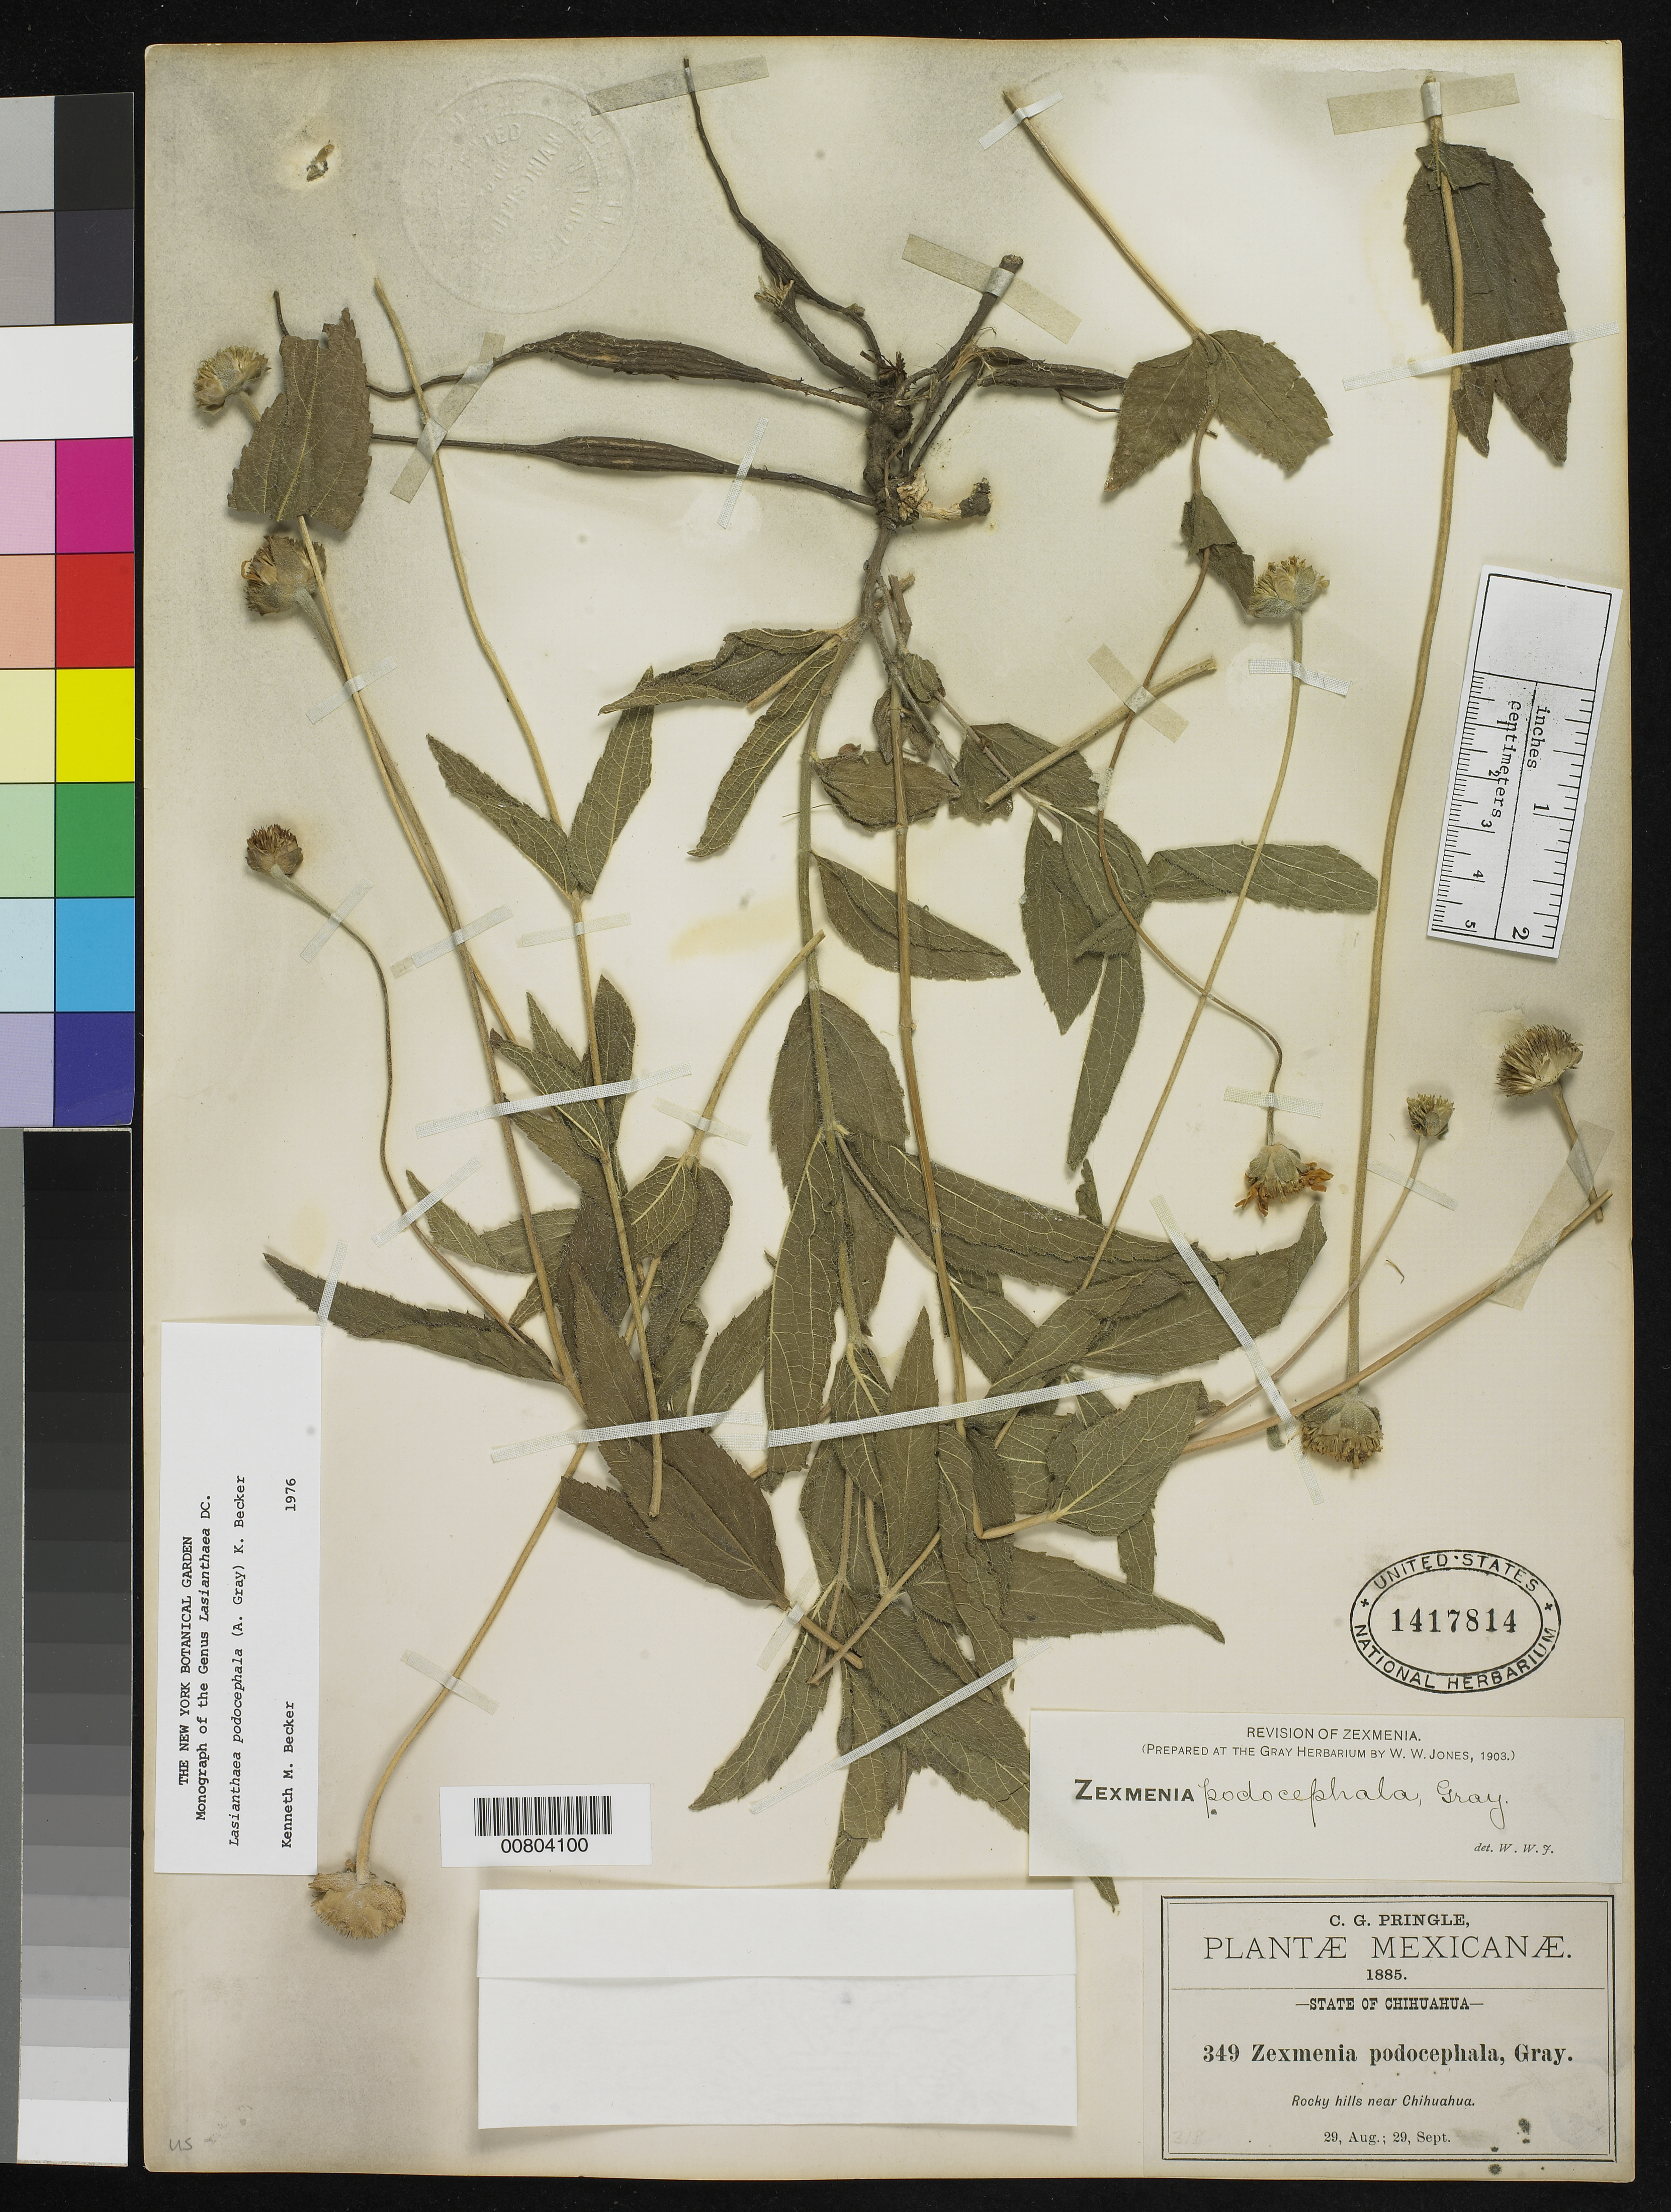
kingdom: Plantae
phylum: Tracheophyta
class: Magnoliopsida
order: Asterales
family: Asteraceae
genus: Lasianthaea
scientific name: Lasianthaea podocephala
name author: (A. Gray) K.M. Becker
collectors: C. G. Pringle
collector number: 349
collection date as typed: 29 Aug 1885 to 29 Sep 1885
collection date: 1885-08-29/1885-09-29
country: Mexico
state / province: Chihuahua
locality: Rocky hills near Chihuahua.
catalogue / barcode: US 1417814